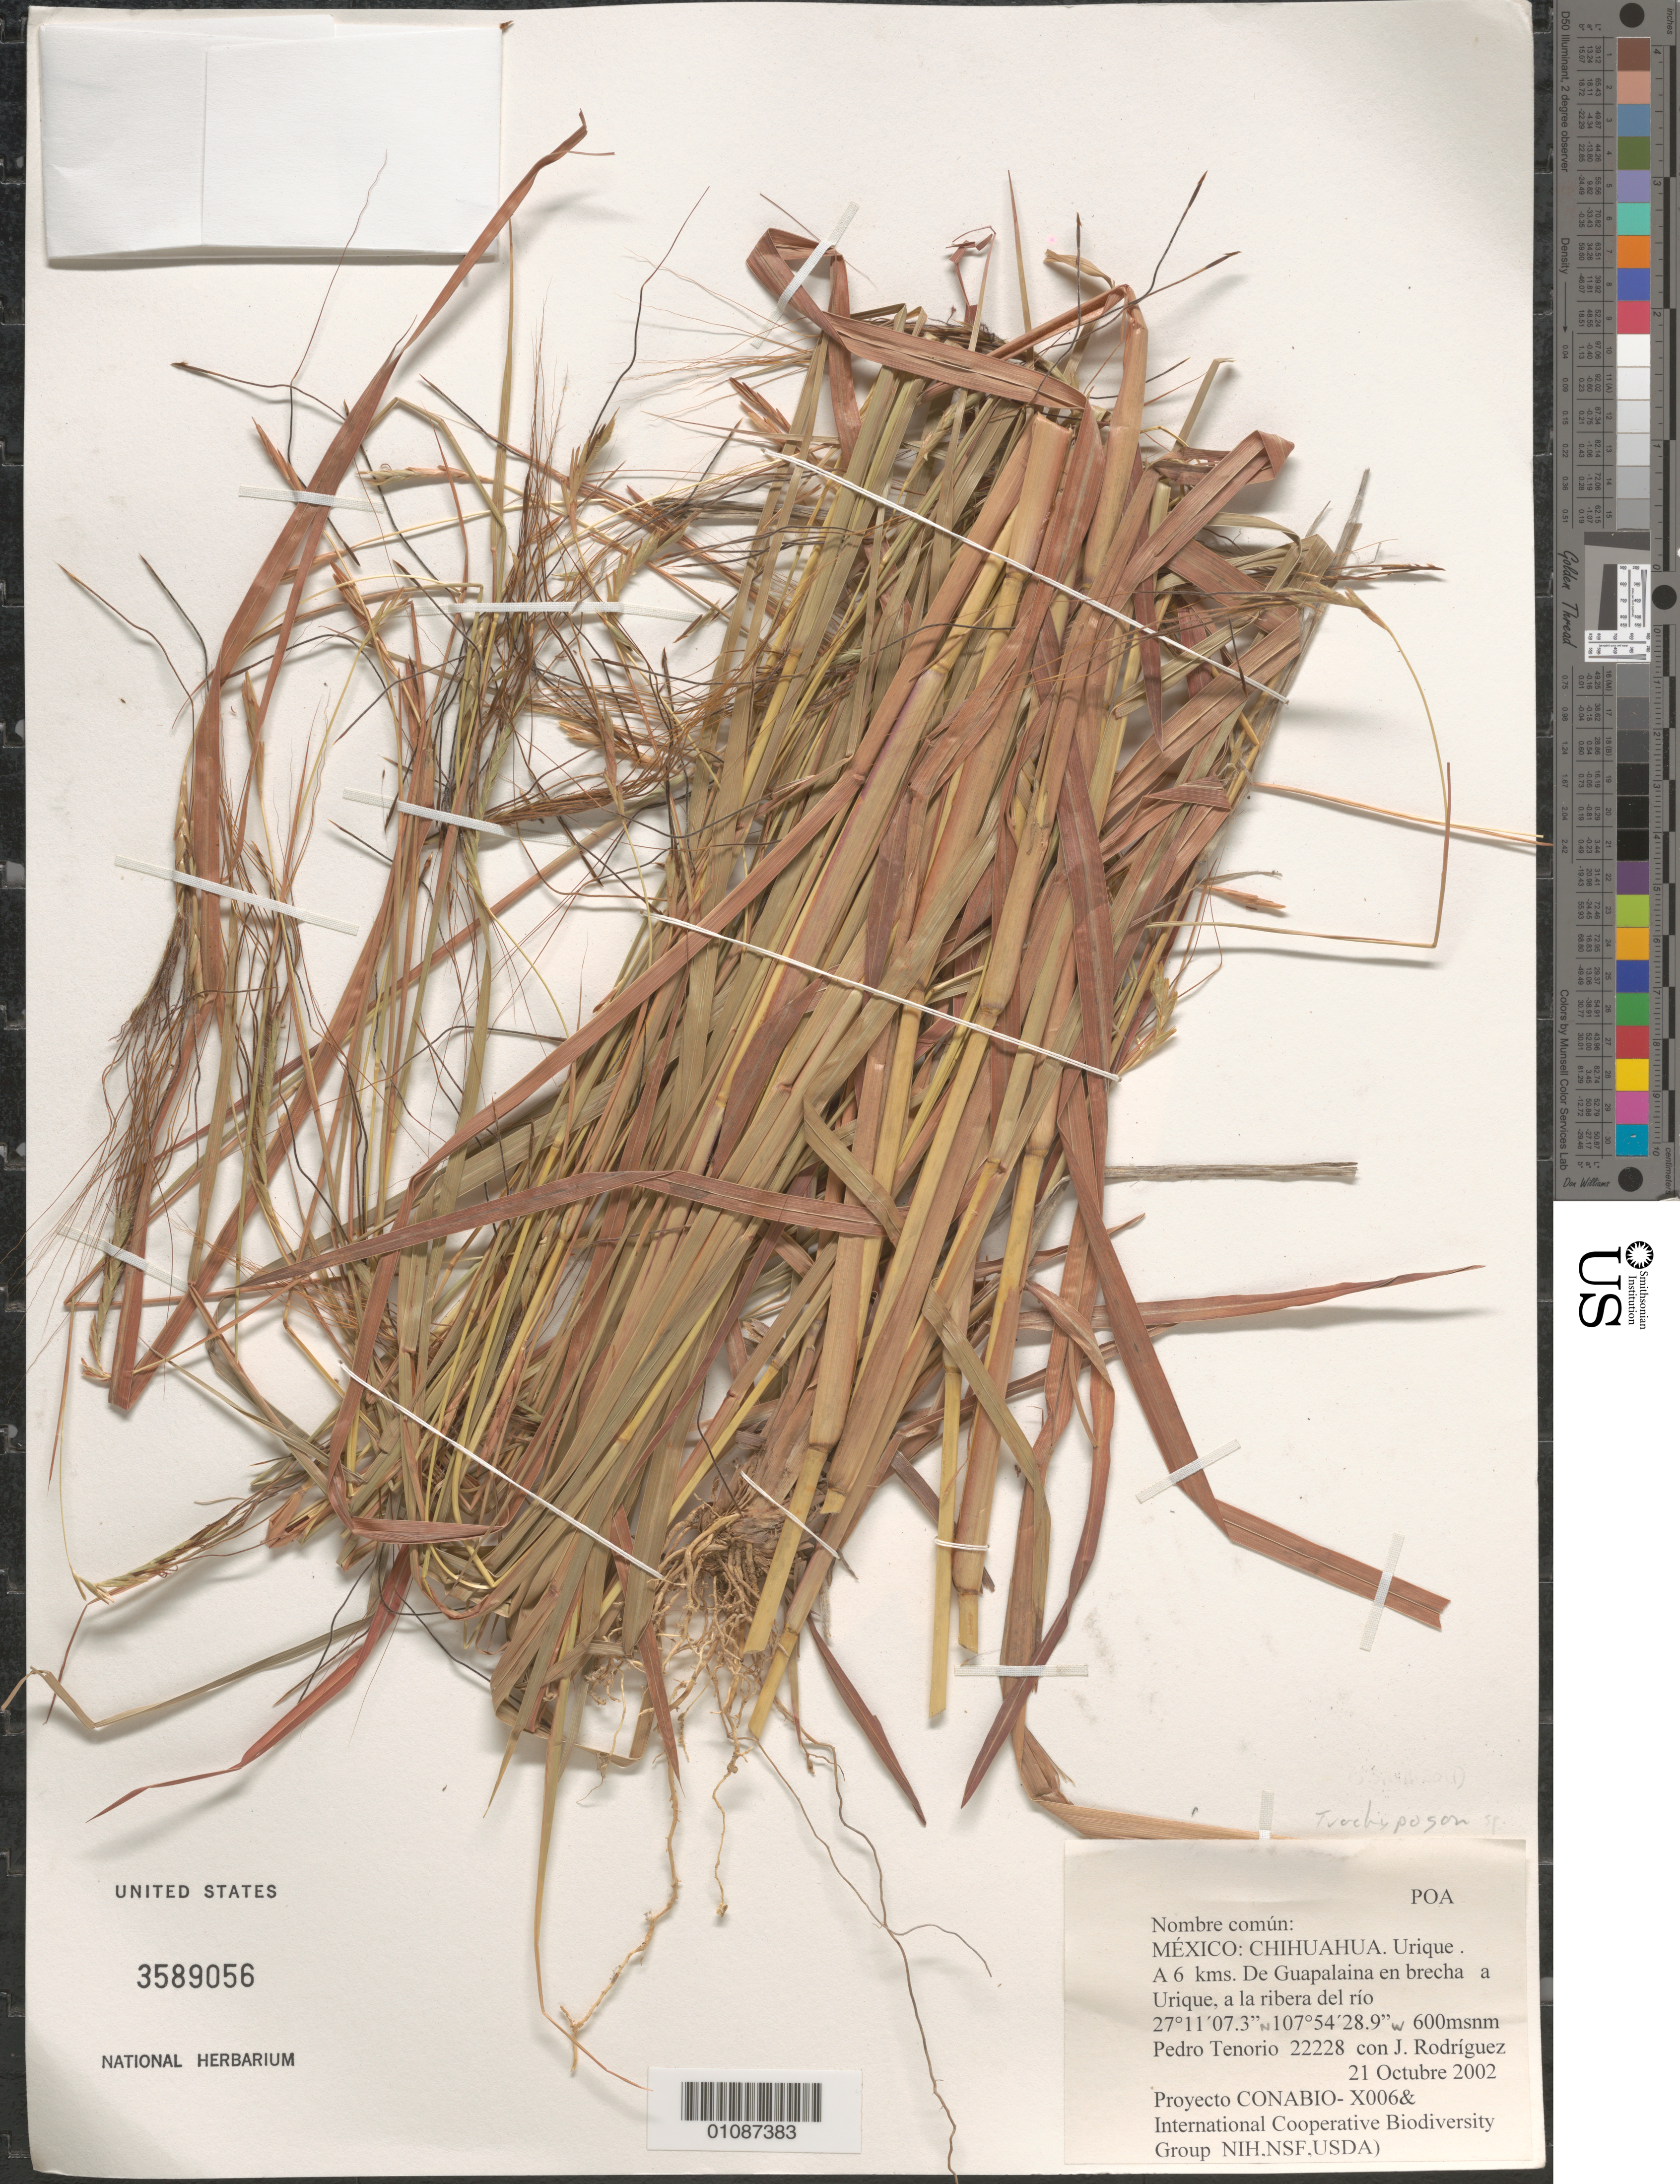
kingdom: Plantae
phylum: Tracheophyta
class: Liliopsida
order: Poales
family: Poaceae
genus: Trachypogon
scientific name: Trachypogon sp.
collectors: P. Tenorio L. & J. Rodríguez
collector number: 22228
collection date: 2002-10-21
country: Mexico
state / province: Chihuahua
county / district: Urique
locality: A 6 kms, de Guapalaina en brecha a Urique, a la ribera del rio.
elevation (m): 600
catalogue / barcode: US 3589056